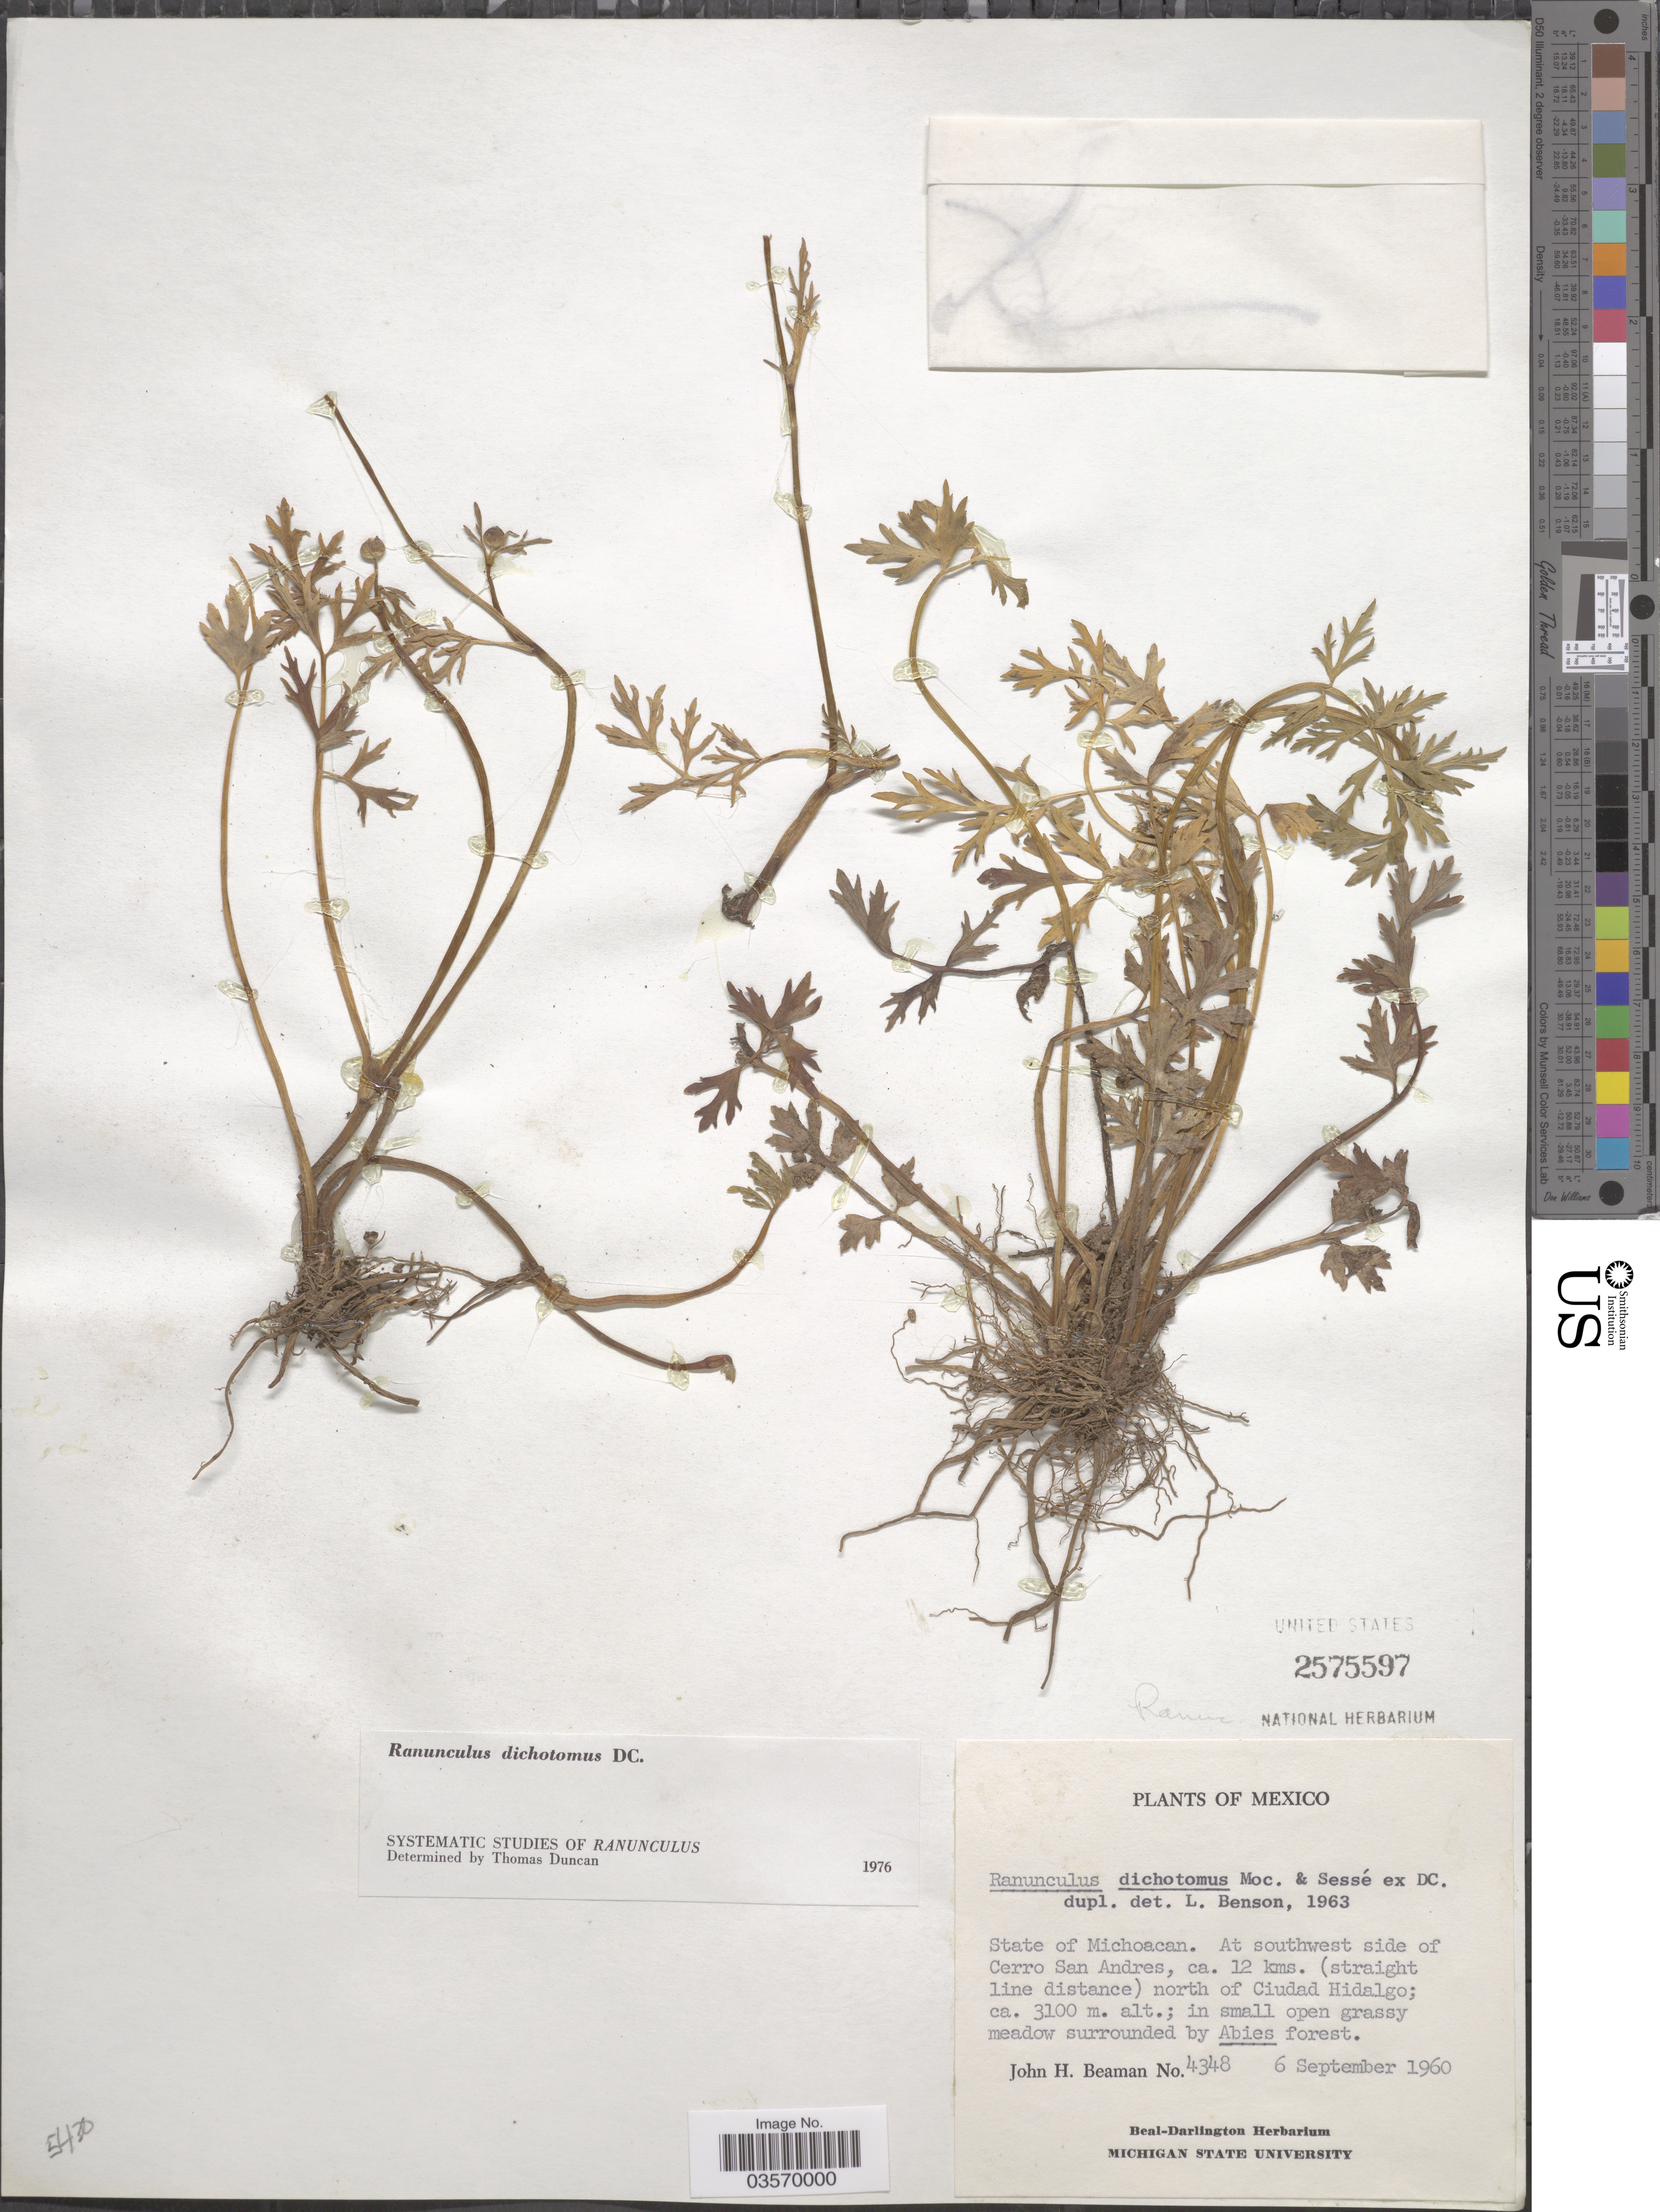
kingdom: Plantae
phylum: Tracheophyta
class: Magnoliopsida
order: Ranunculales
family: Ranunculaceae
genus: Ranunculus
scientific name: Ranunculus dichotomus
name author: Moc. & Sessé ex DC.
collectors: J. H. Beaman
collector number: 4348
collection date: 1960-09-06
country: Mexico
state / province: Michoacán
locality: At southwest side of Cerro San Andres, ca. 12 kms. (straight line distance) north of Ciudad Hidalgo.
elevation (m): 3100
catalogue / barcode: US 2575597